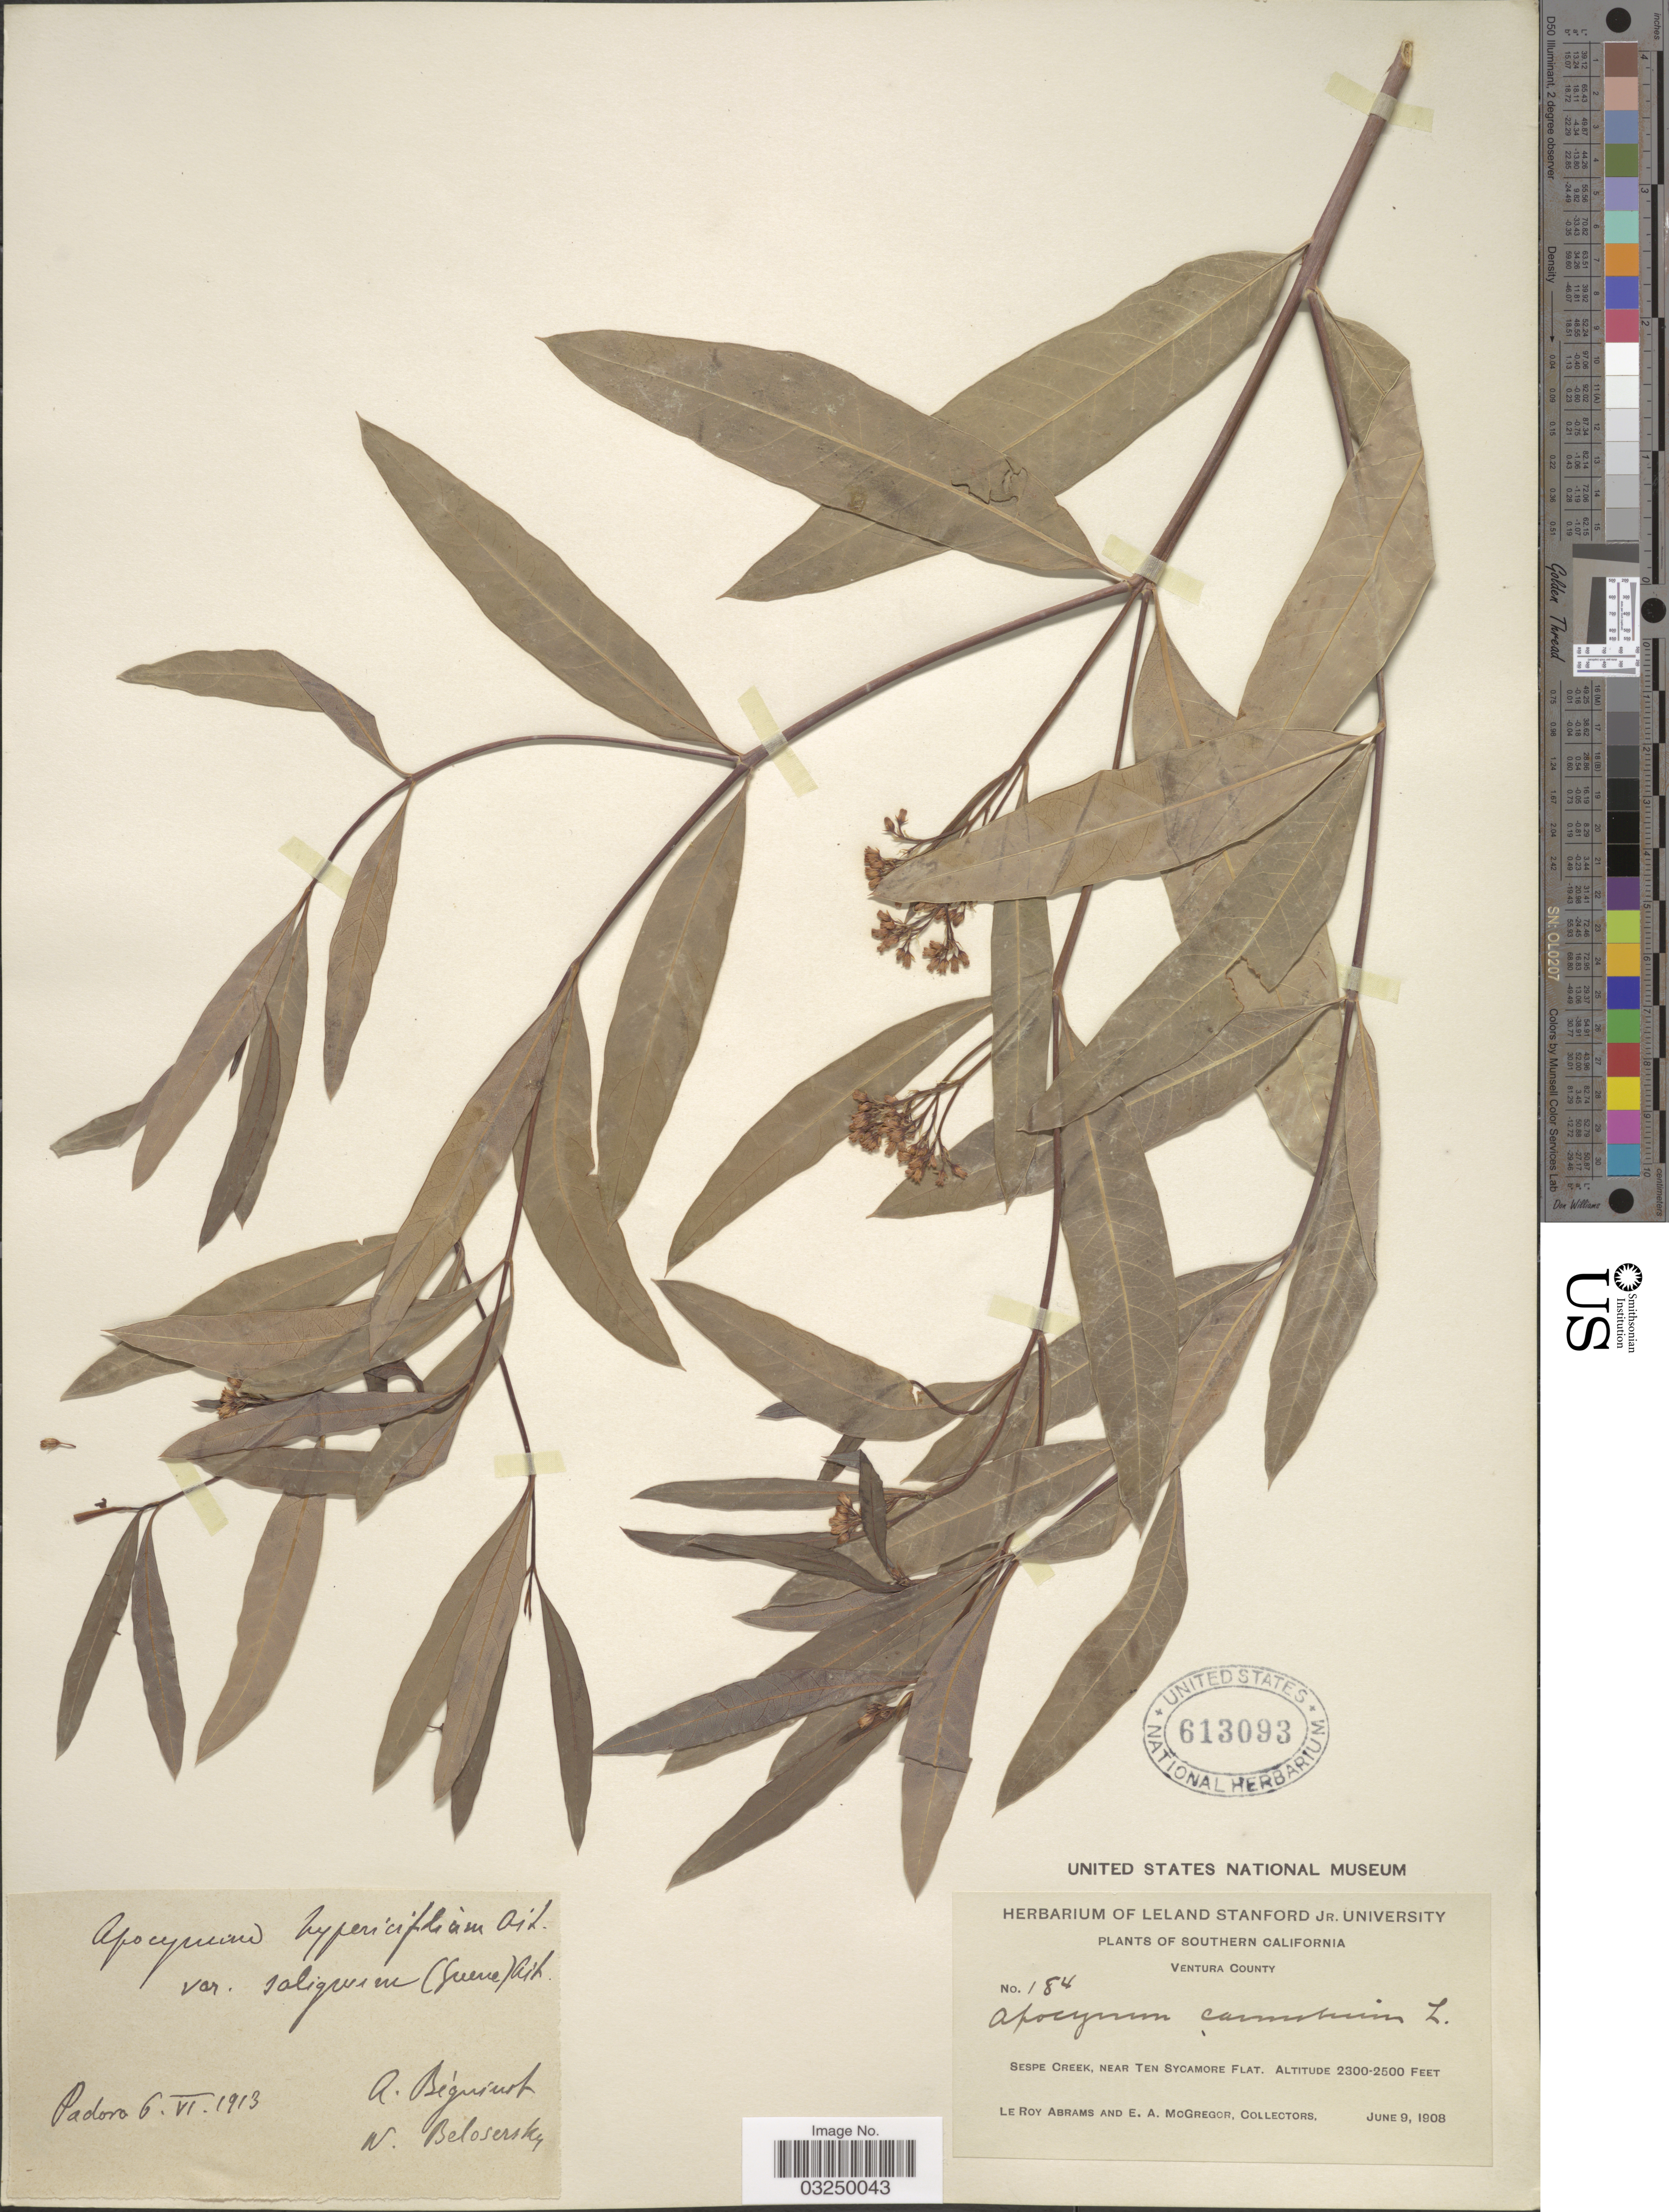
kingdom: Plantae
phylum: Tracheophyta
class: Magnoliopsida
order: Gentianales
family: Apocynaceae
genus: Apocynum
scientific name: Apocynum salignum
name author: S.W. Greene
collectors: L. Abrams & E. A. McGregor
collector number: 184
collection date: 1908-06-09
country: United States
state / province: California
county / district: Ventura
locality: Southern California. Ventura County. Sespe Creek, near Ten Sycamore Flat.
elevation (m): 701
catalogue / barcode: US 613093